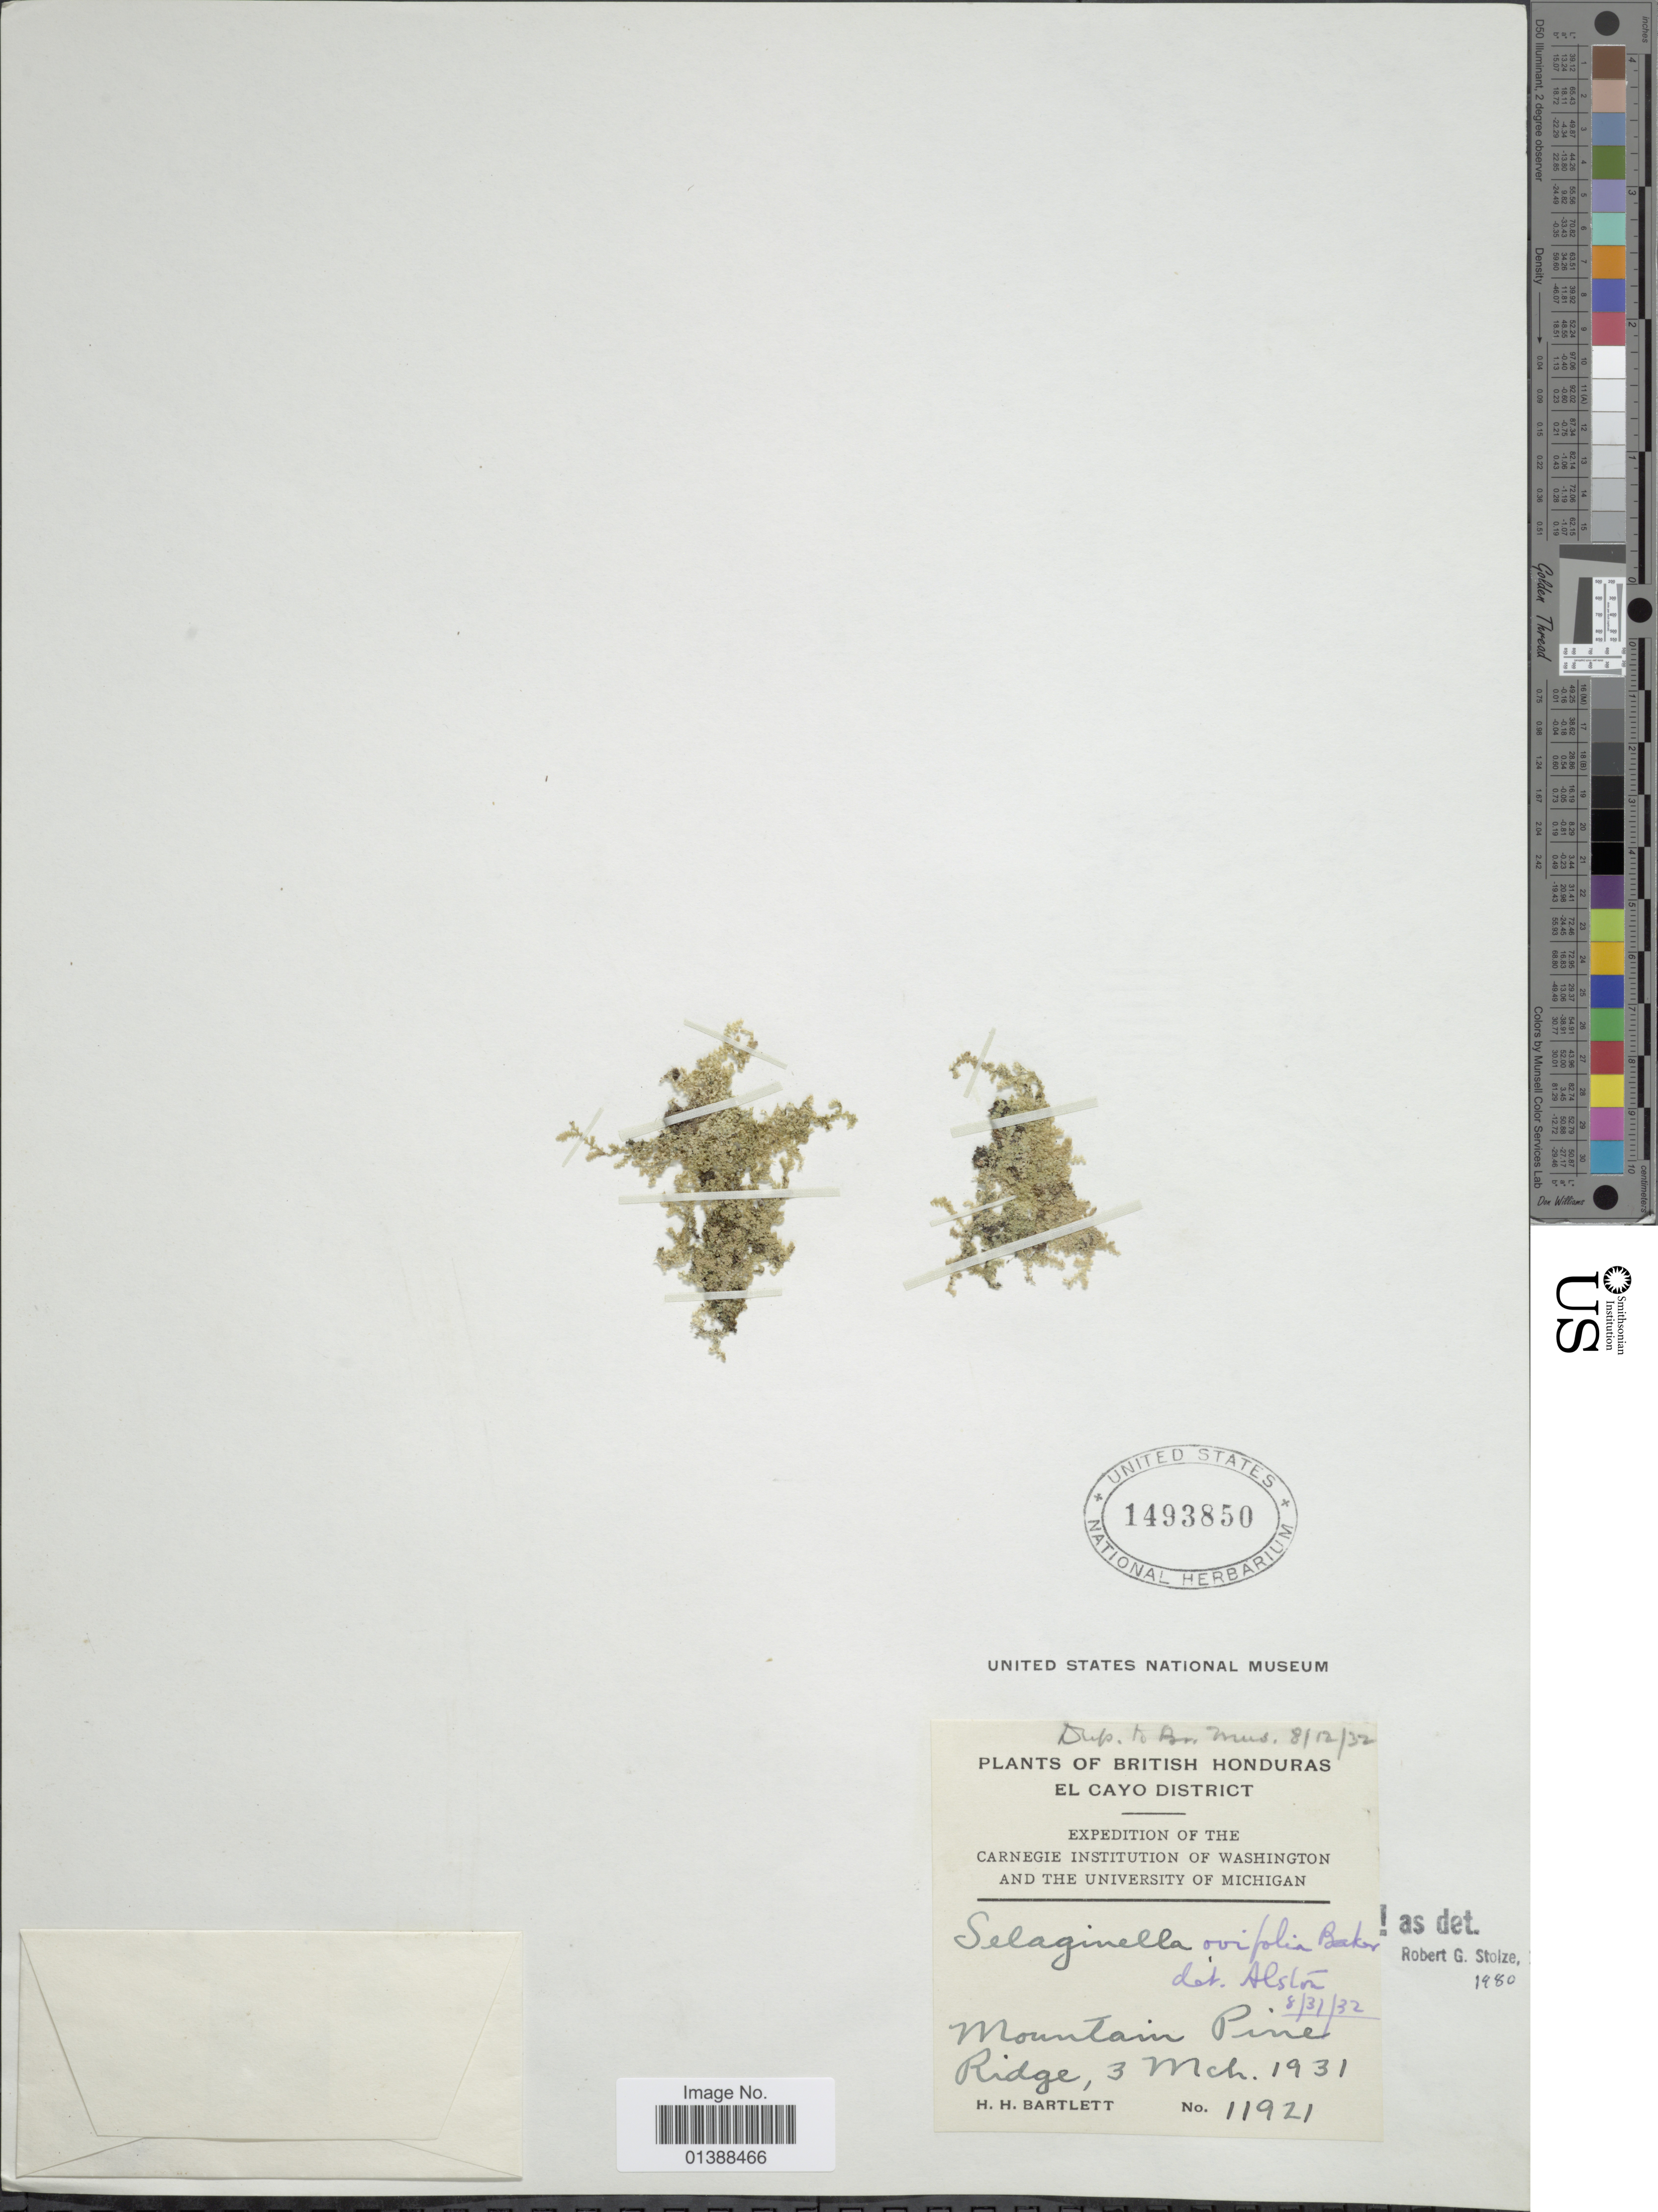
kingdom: Plantae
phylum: Tracheophyta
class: Lycopodiopsida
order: Selaginellales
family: Selaginellaceae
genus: Selaginella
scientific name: Selaginella ovifolia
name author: Baker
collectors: H. H. Bartlett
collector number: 11921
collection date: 1931-03-03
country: Belize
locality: El Cayo District, Ravine Mountain Pine Ridge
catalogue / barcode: US 1493850